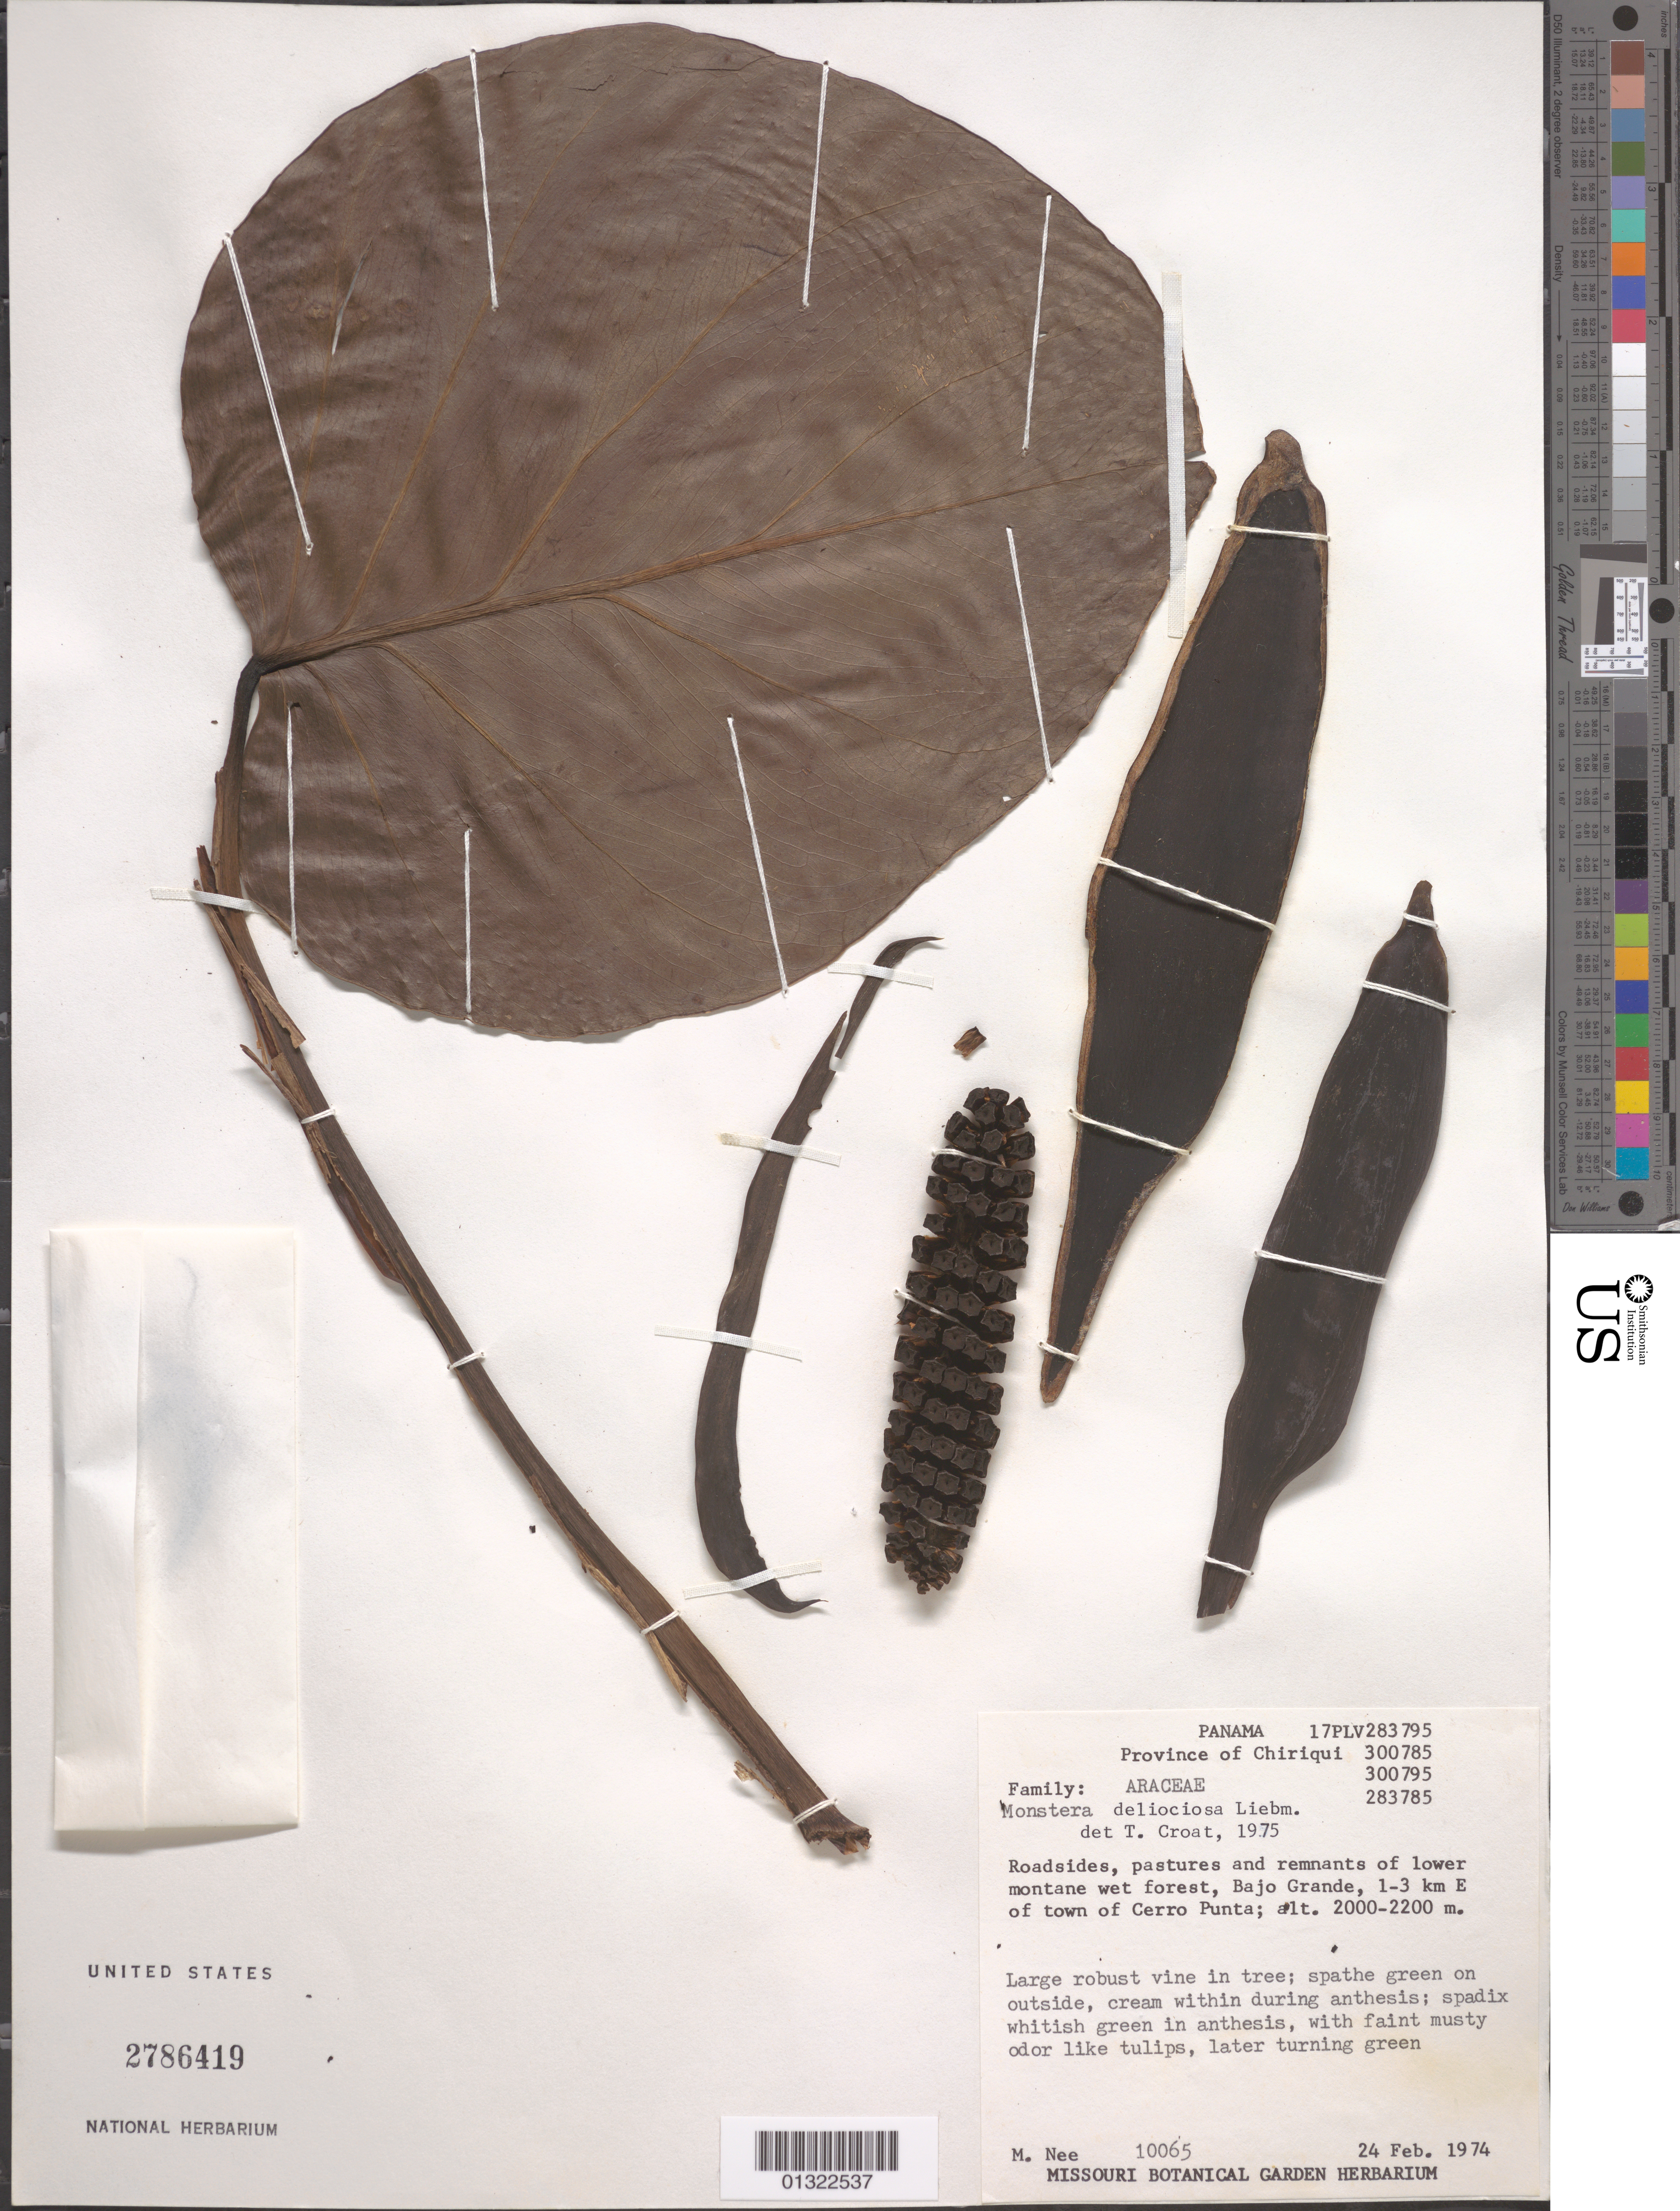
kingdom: Plantae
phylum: Tracheophyta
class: Liliopsida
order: Alismatales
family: Araceae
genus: Monstera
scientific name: Monstera deliciosa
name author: Liebm.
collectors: M. Nee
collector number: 10065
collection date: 1974-02-24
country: Panama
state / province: Chiriqui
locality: Roadsides, pastures and remnants of lower montane wet forest, Bajo Grande, 1-3 km E of town of Cerro Punta.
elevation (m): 2000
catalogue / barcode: US 2786419